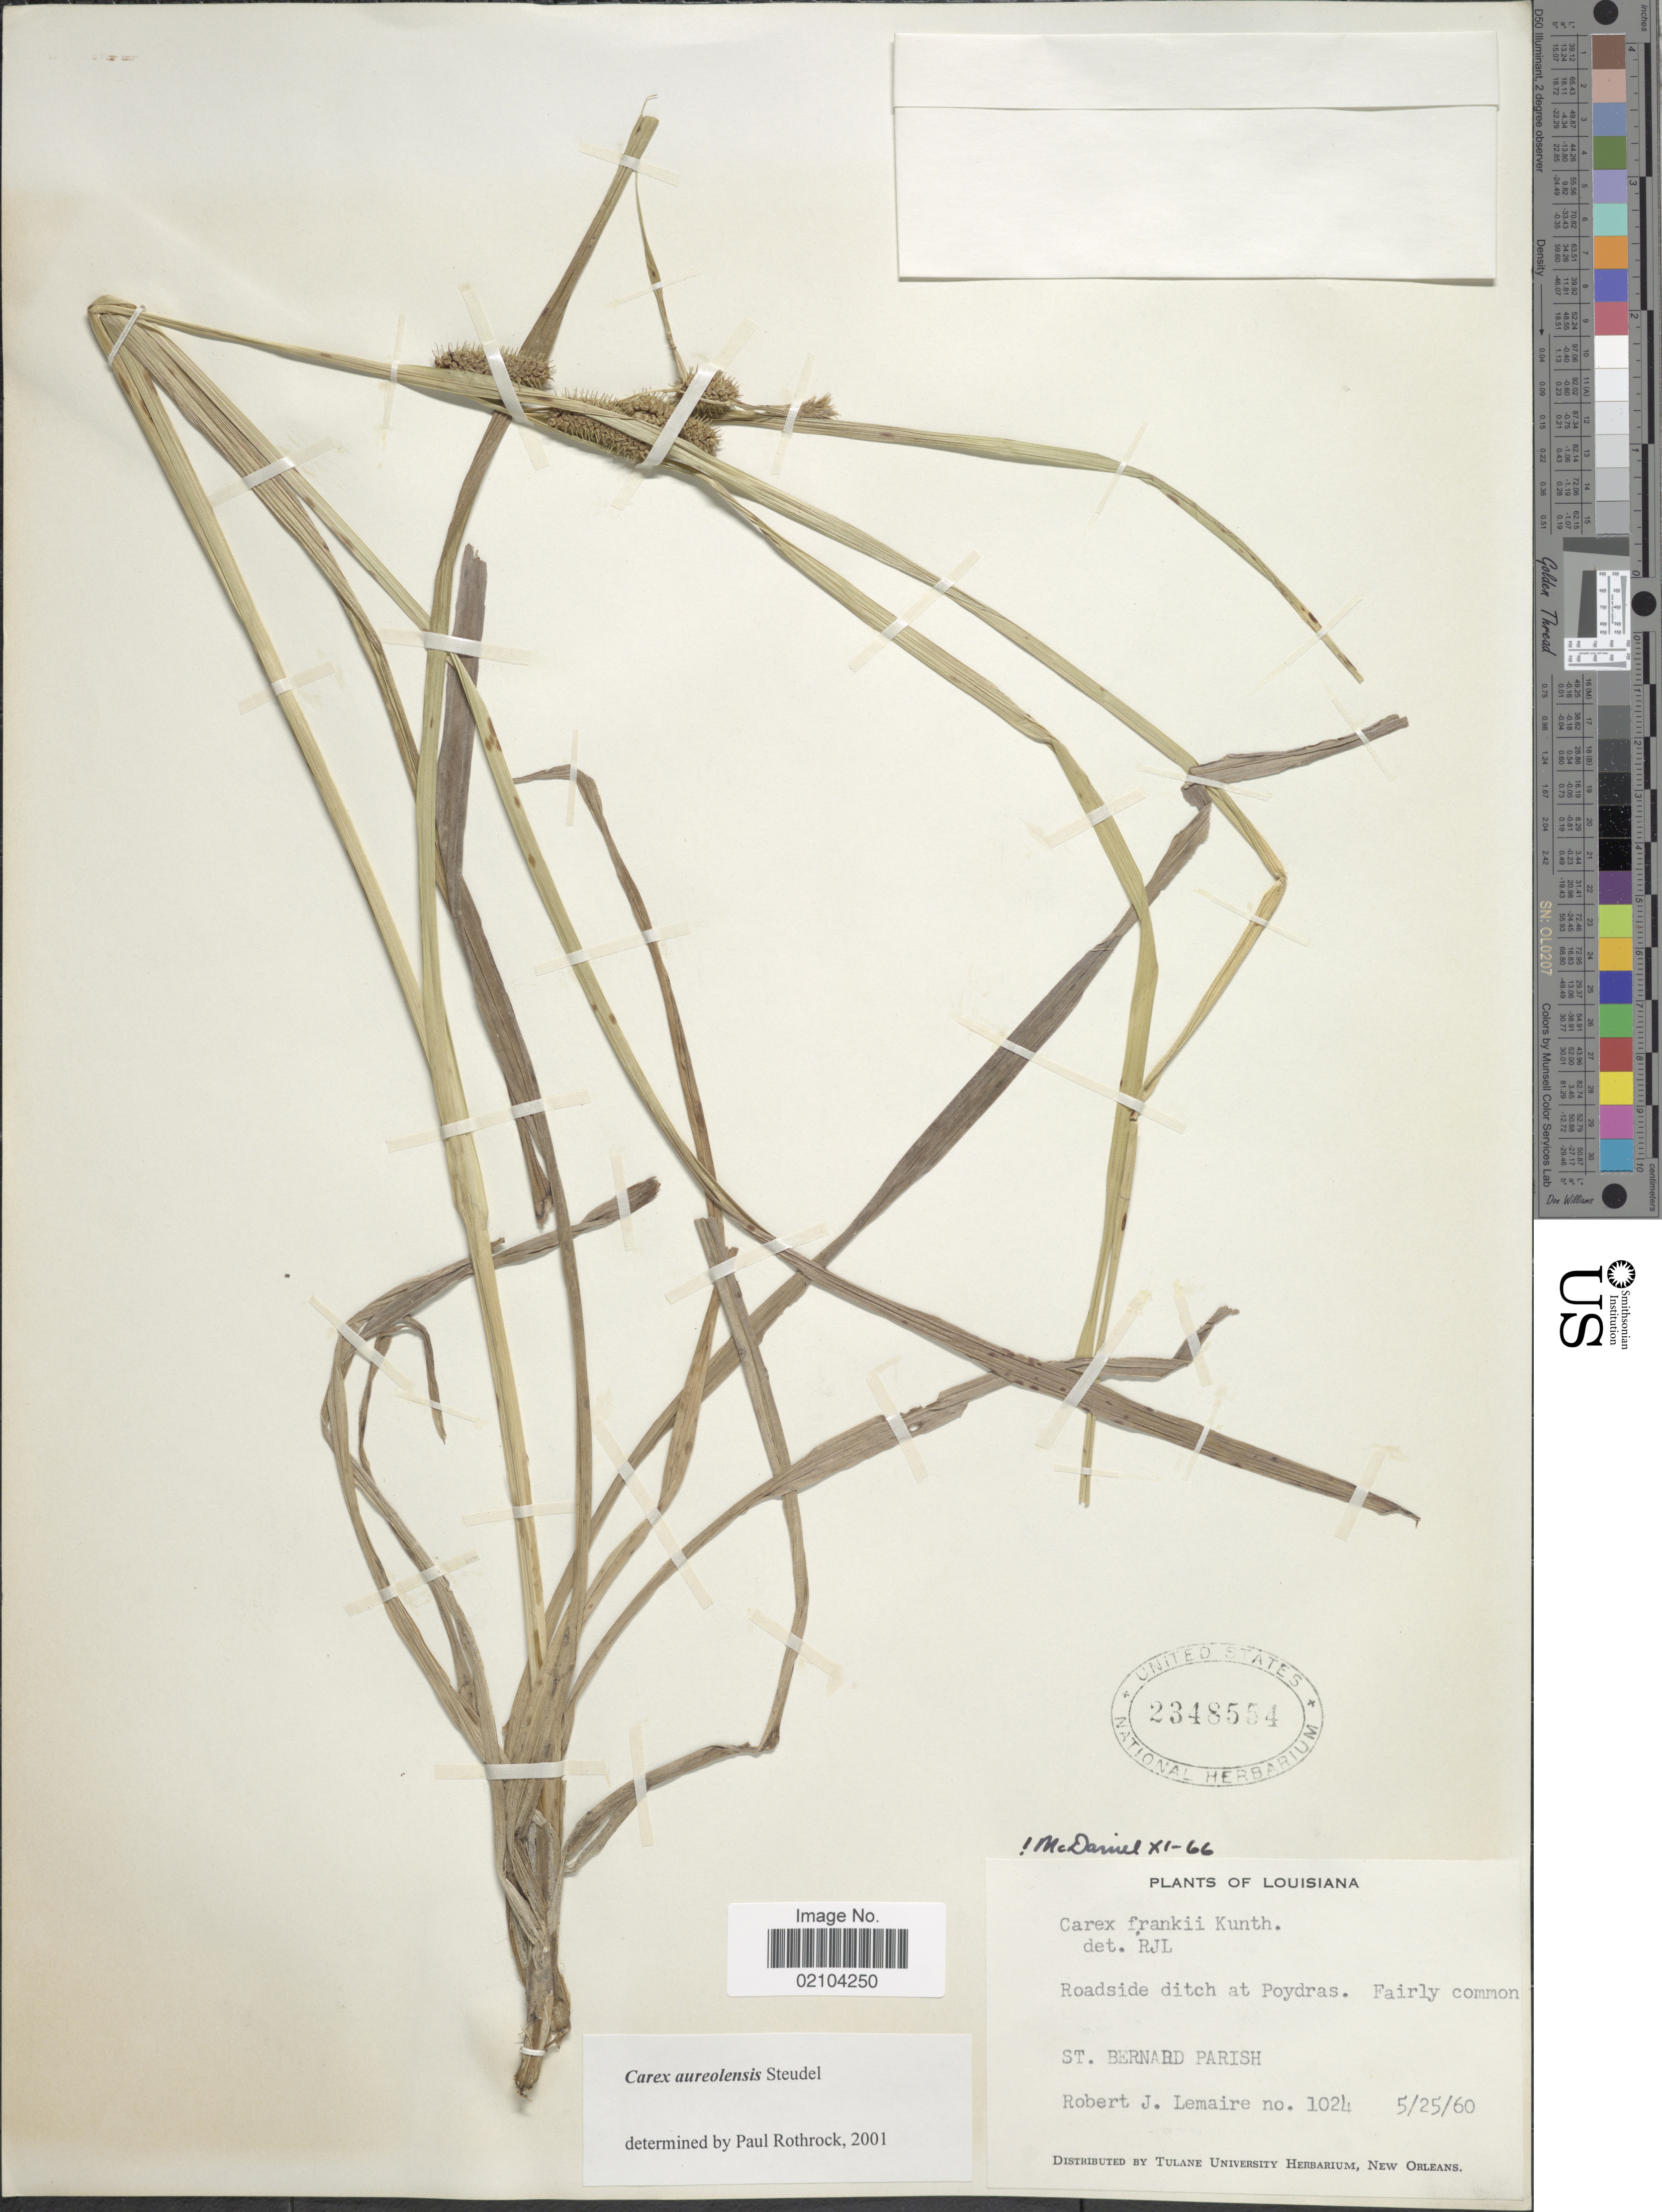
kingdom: Plantae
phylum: Tracheophyta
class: Liliopsida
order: Poales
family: Cyperaceae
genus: Carex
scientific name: Carex aureolensis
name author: Steud.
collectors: R. J. Lemaire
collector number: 1024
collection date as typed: Transcribed d/m/y: 25/5/60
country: United States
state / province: Louisiana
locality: Roadside ditch at Poydras. St. Bernard Parish.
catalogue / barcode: US 2348554